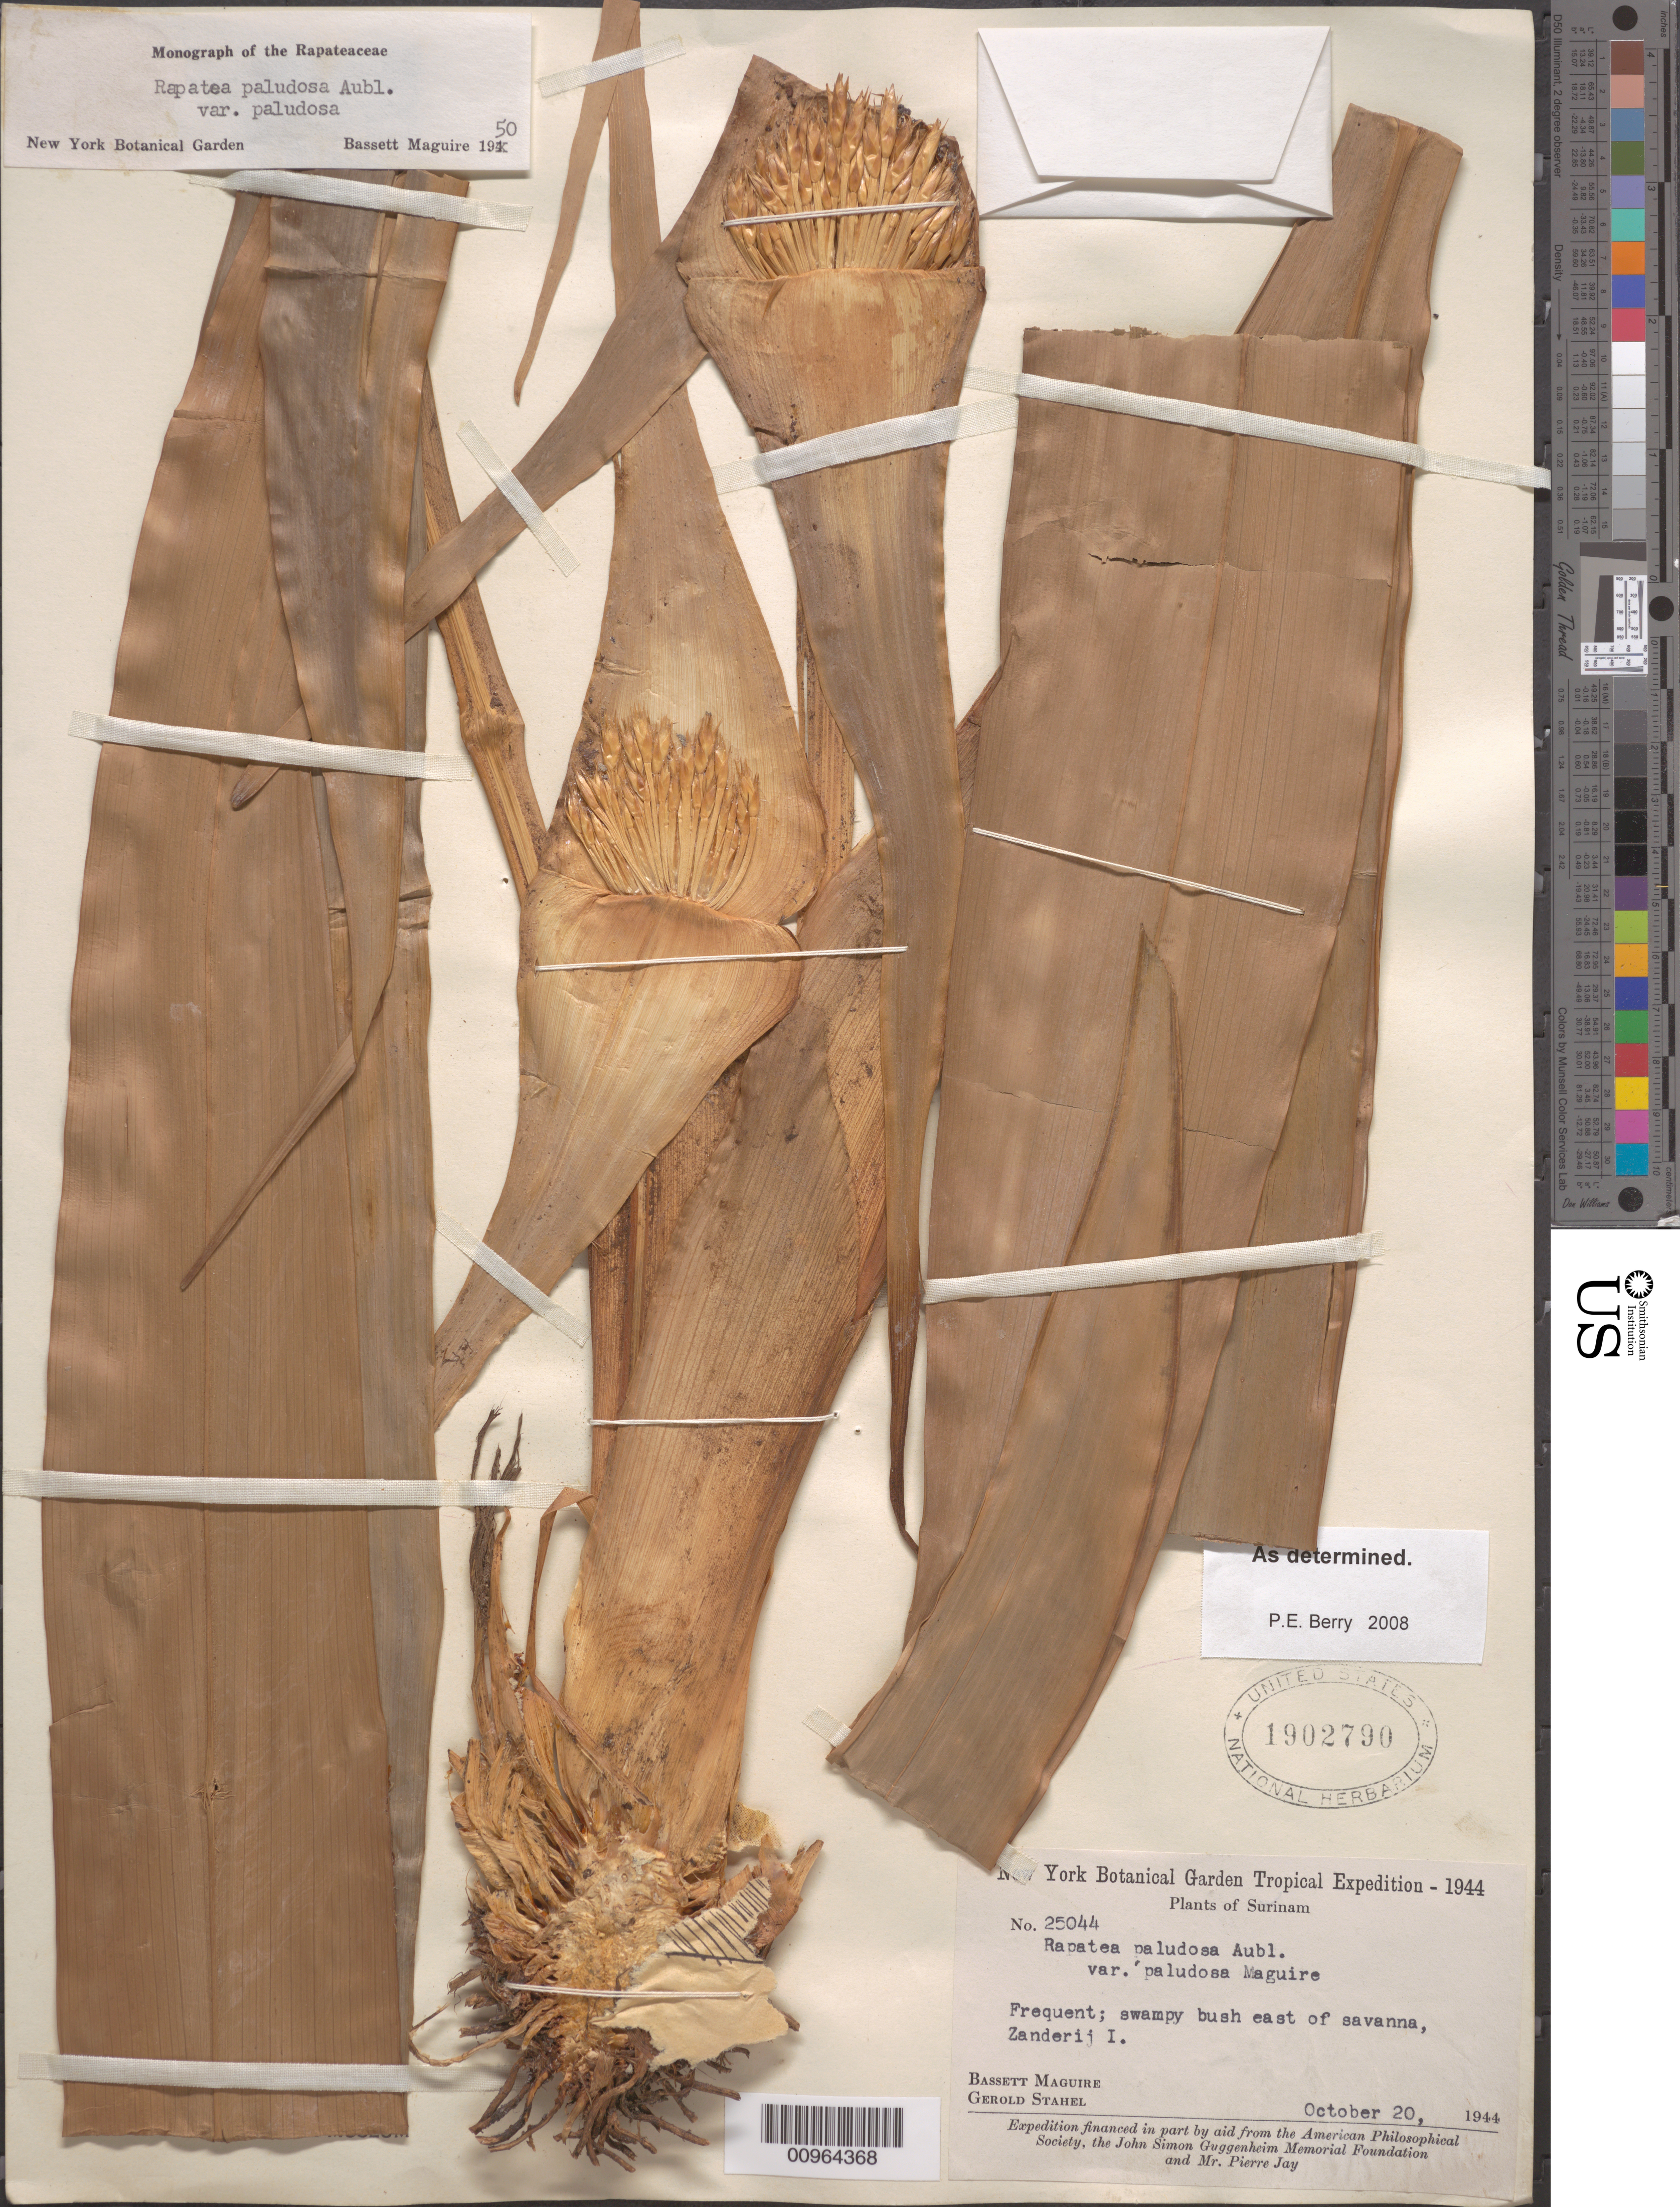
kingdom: Plantae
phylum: Tracheophyta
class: Liliopsida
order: Poales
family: Rapateaceae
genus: Rapatea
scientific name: Rapatea paludosa var. paludosa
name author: Aubl.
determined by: Berry, P. E., (WIS), University of Wisconsin - Madison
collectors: B. Maguire & G. Stahel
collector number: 25044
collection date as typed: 20-Oct-44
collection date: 1944-10-20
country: Suriname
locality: Zanderij I, east of savanna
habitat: Swampy bush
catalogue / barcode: US 1902790